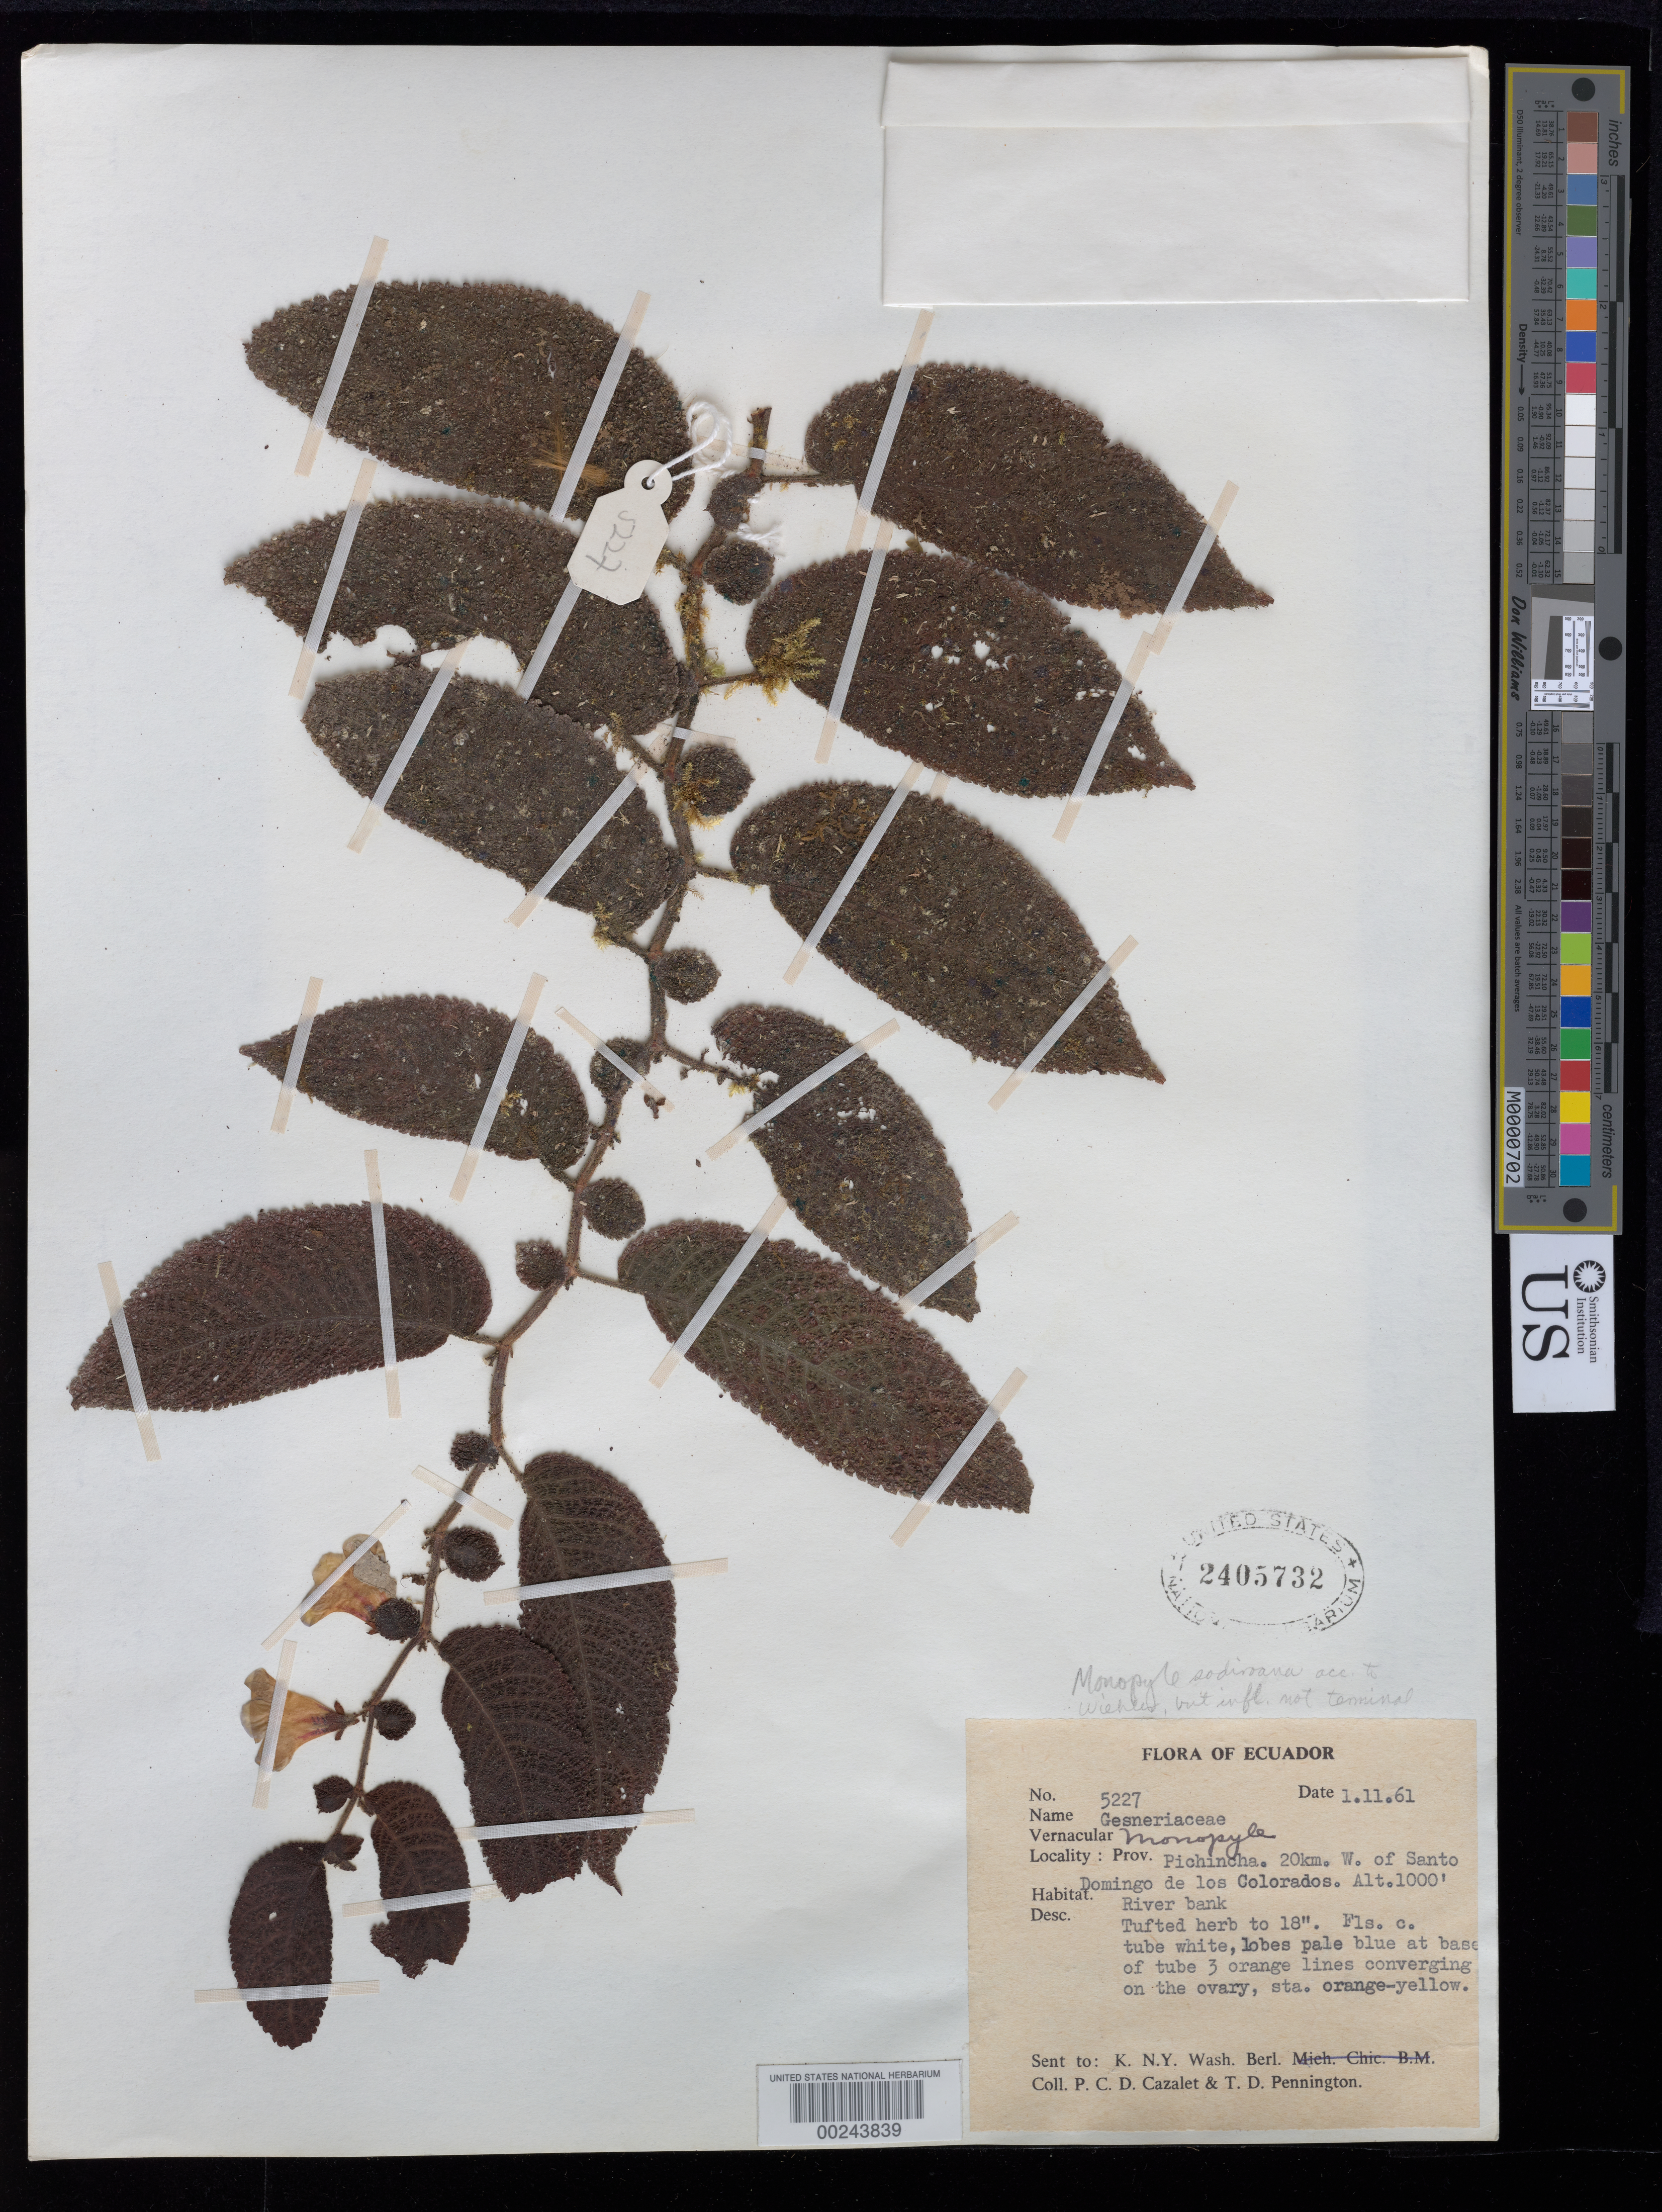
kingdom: Plantae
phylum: Tracheophyta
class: Magnoliopsida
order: Lamiales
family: Gesneriaceae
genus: Monopyle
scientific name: Monopyle sodiroana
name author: Fritsch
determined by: Skog, Laurence E.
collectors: P. C. D. Cazalet & T. D. Pennington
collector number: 5227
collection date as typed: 01 Nov 1961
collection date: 1961-11-01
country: Ecuador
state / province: Pichincha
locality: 20 km W of Santo Domingo de los Colorados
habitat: River bank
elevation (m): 305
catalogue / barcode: US 2405732